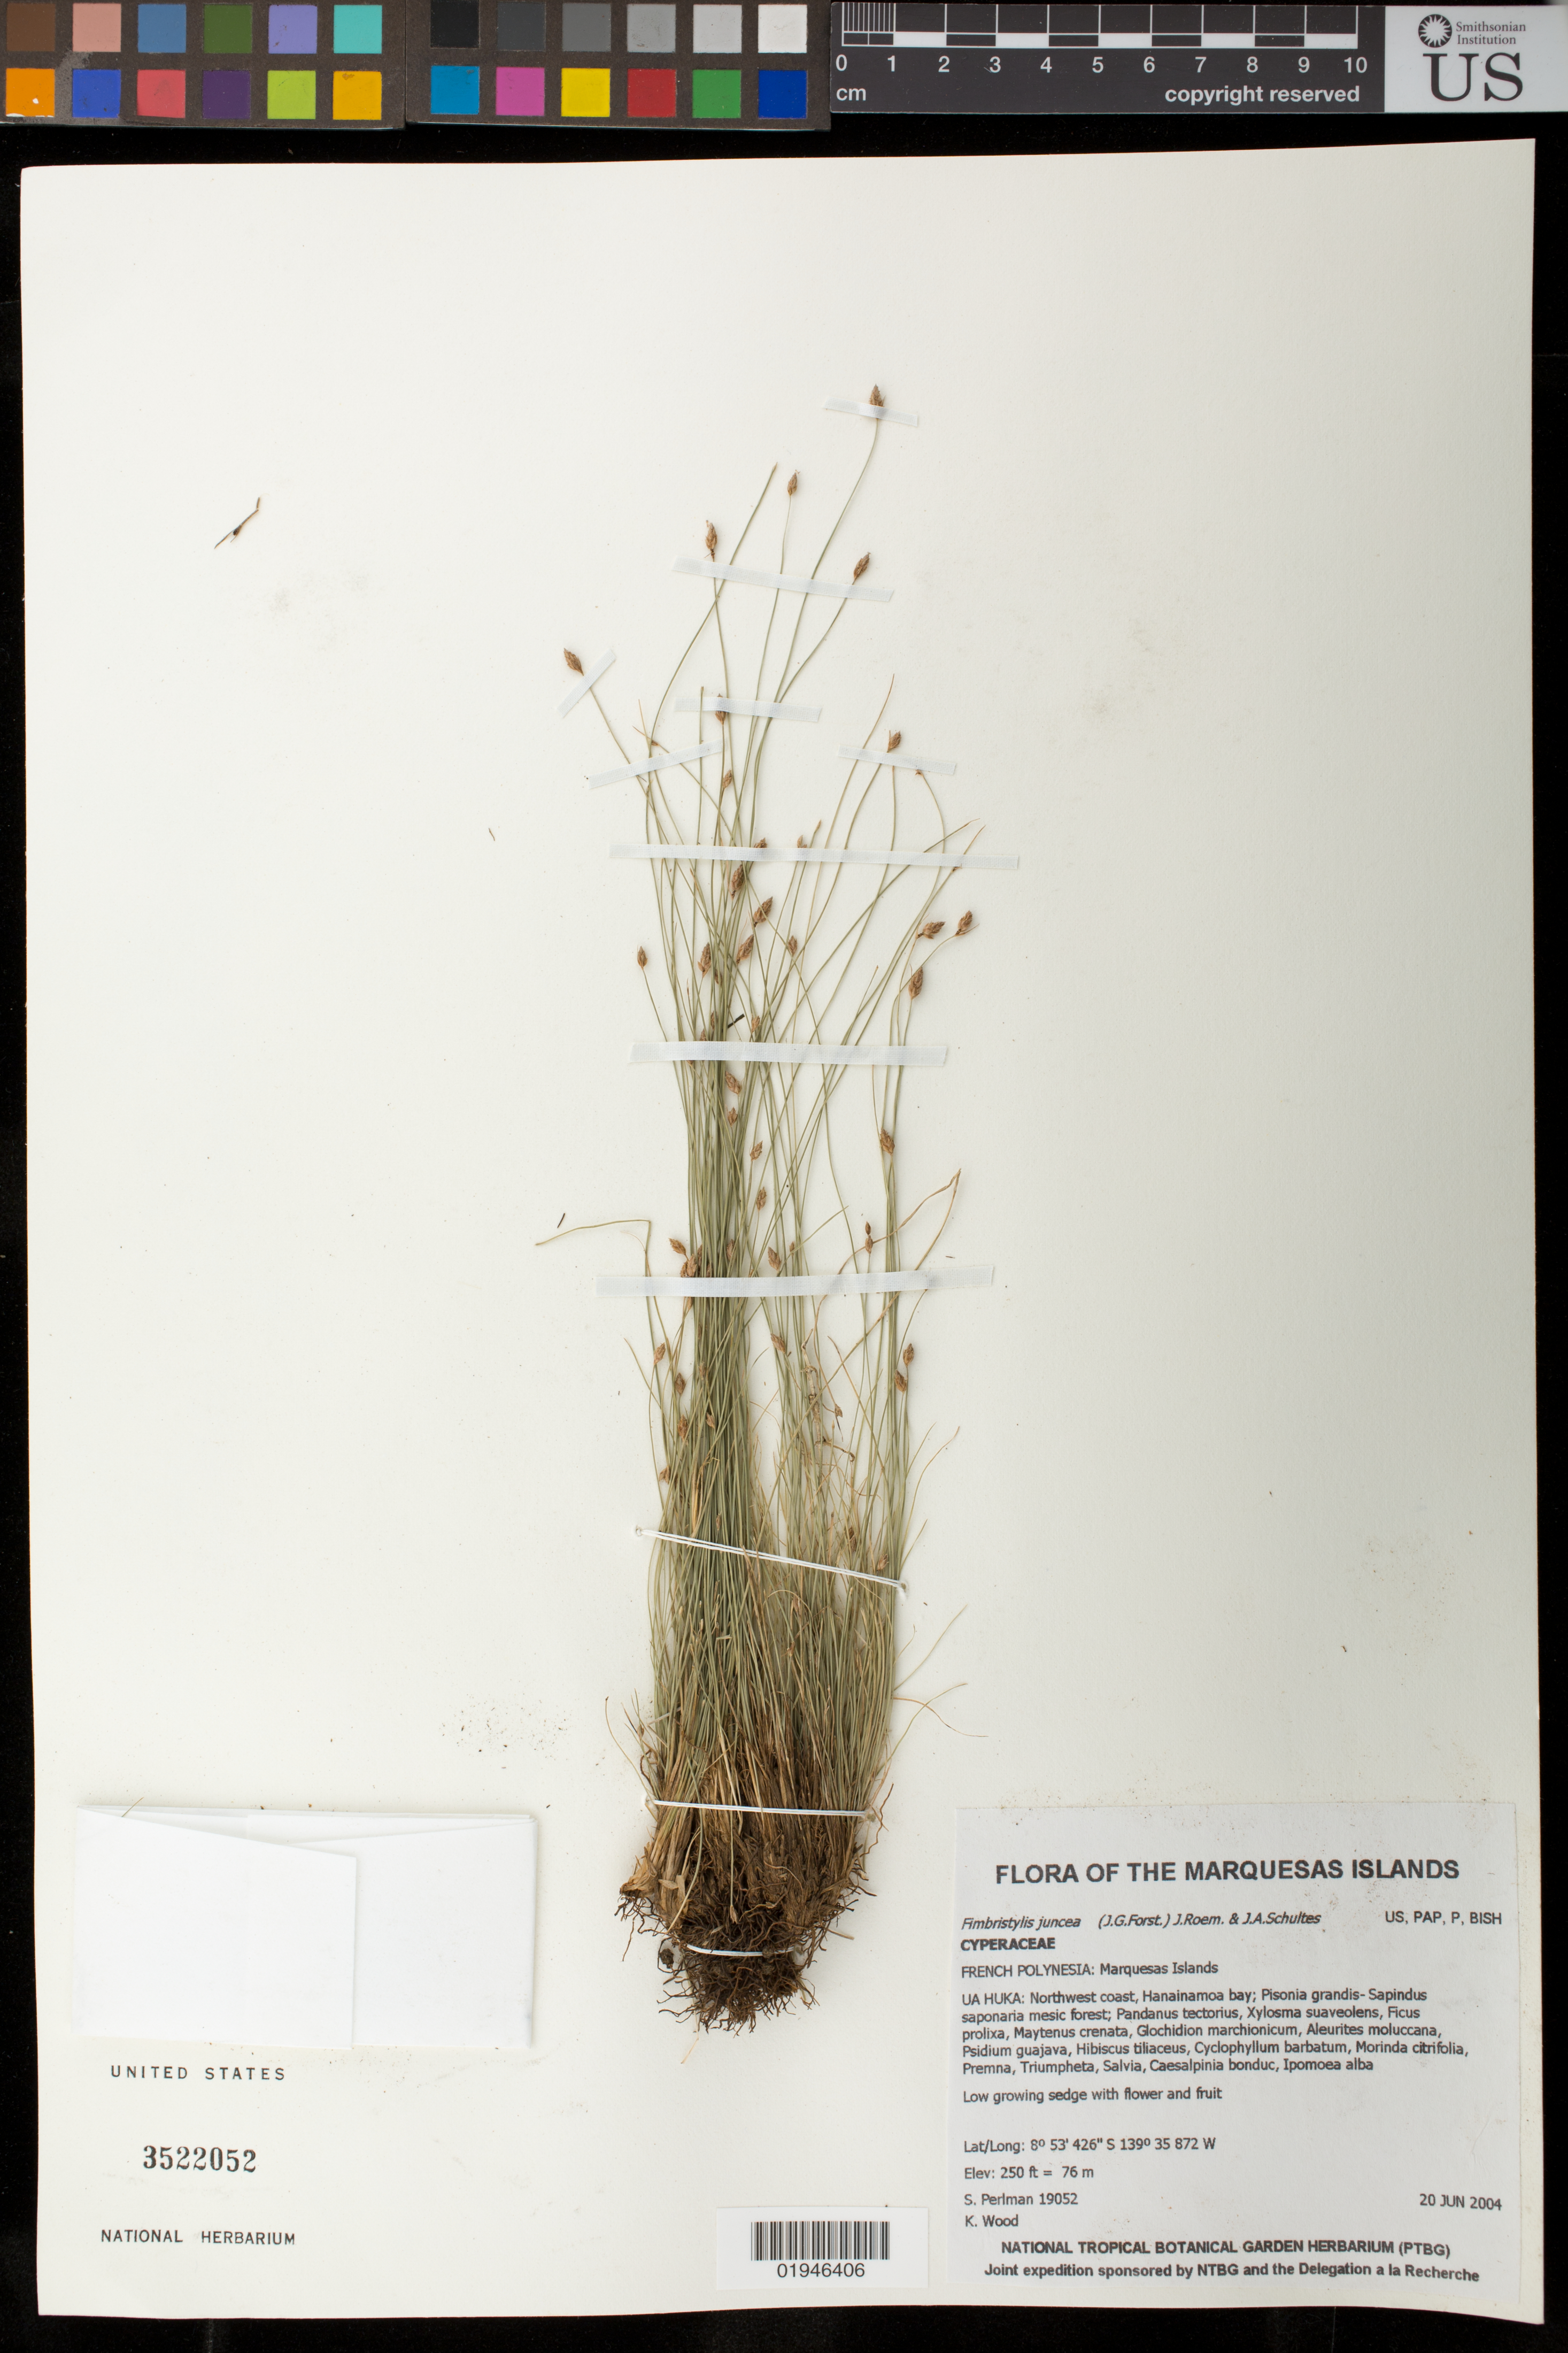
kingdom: Plantae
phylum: Tracheophyta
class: Liliopsida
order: Poales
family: Cyperaceae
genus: Fimbristylis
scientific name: Fimbristylis juncea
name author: (G. Forst.) Br. ex Roem. & Schult.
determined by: Wagner, W. L., (BOT), Smithsonian Institution - National Museum of Natural History (UNITED STATES)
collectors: S. P. Perlman & K. R. Wood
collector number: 19052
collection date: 2004-06-20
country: French Polynesia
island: Ua Huka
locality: Northwest coast, Hanainamoa bay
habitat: Pisonia grandis- Sapindus saponaria mesic forest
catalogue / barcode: US 3522052